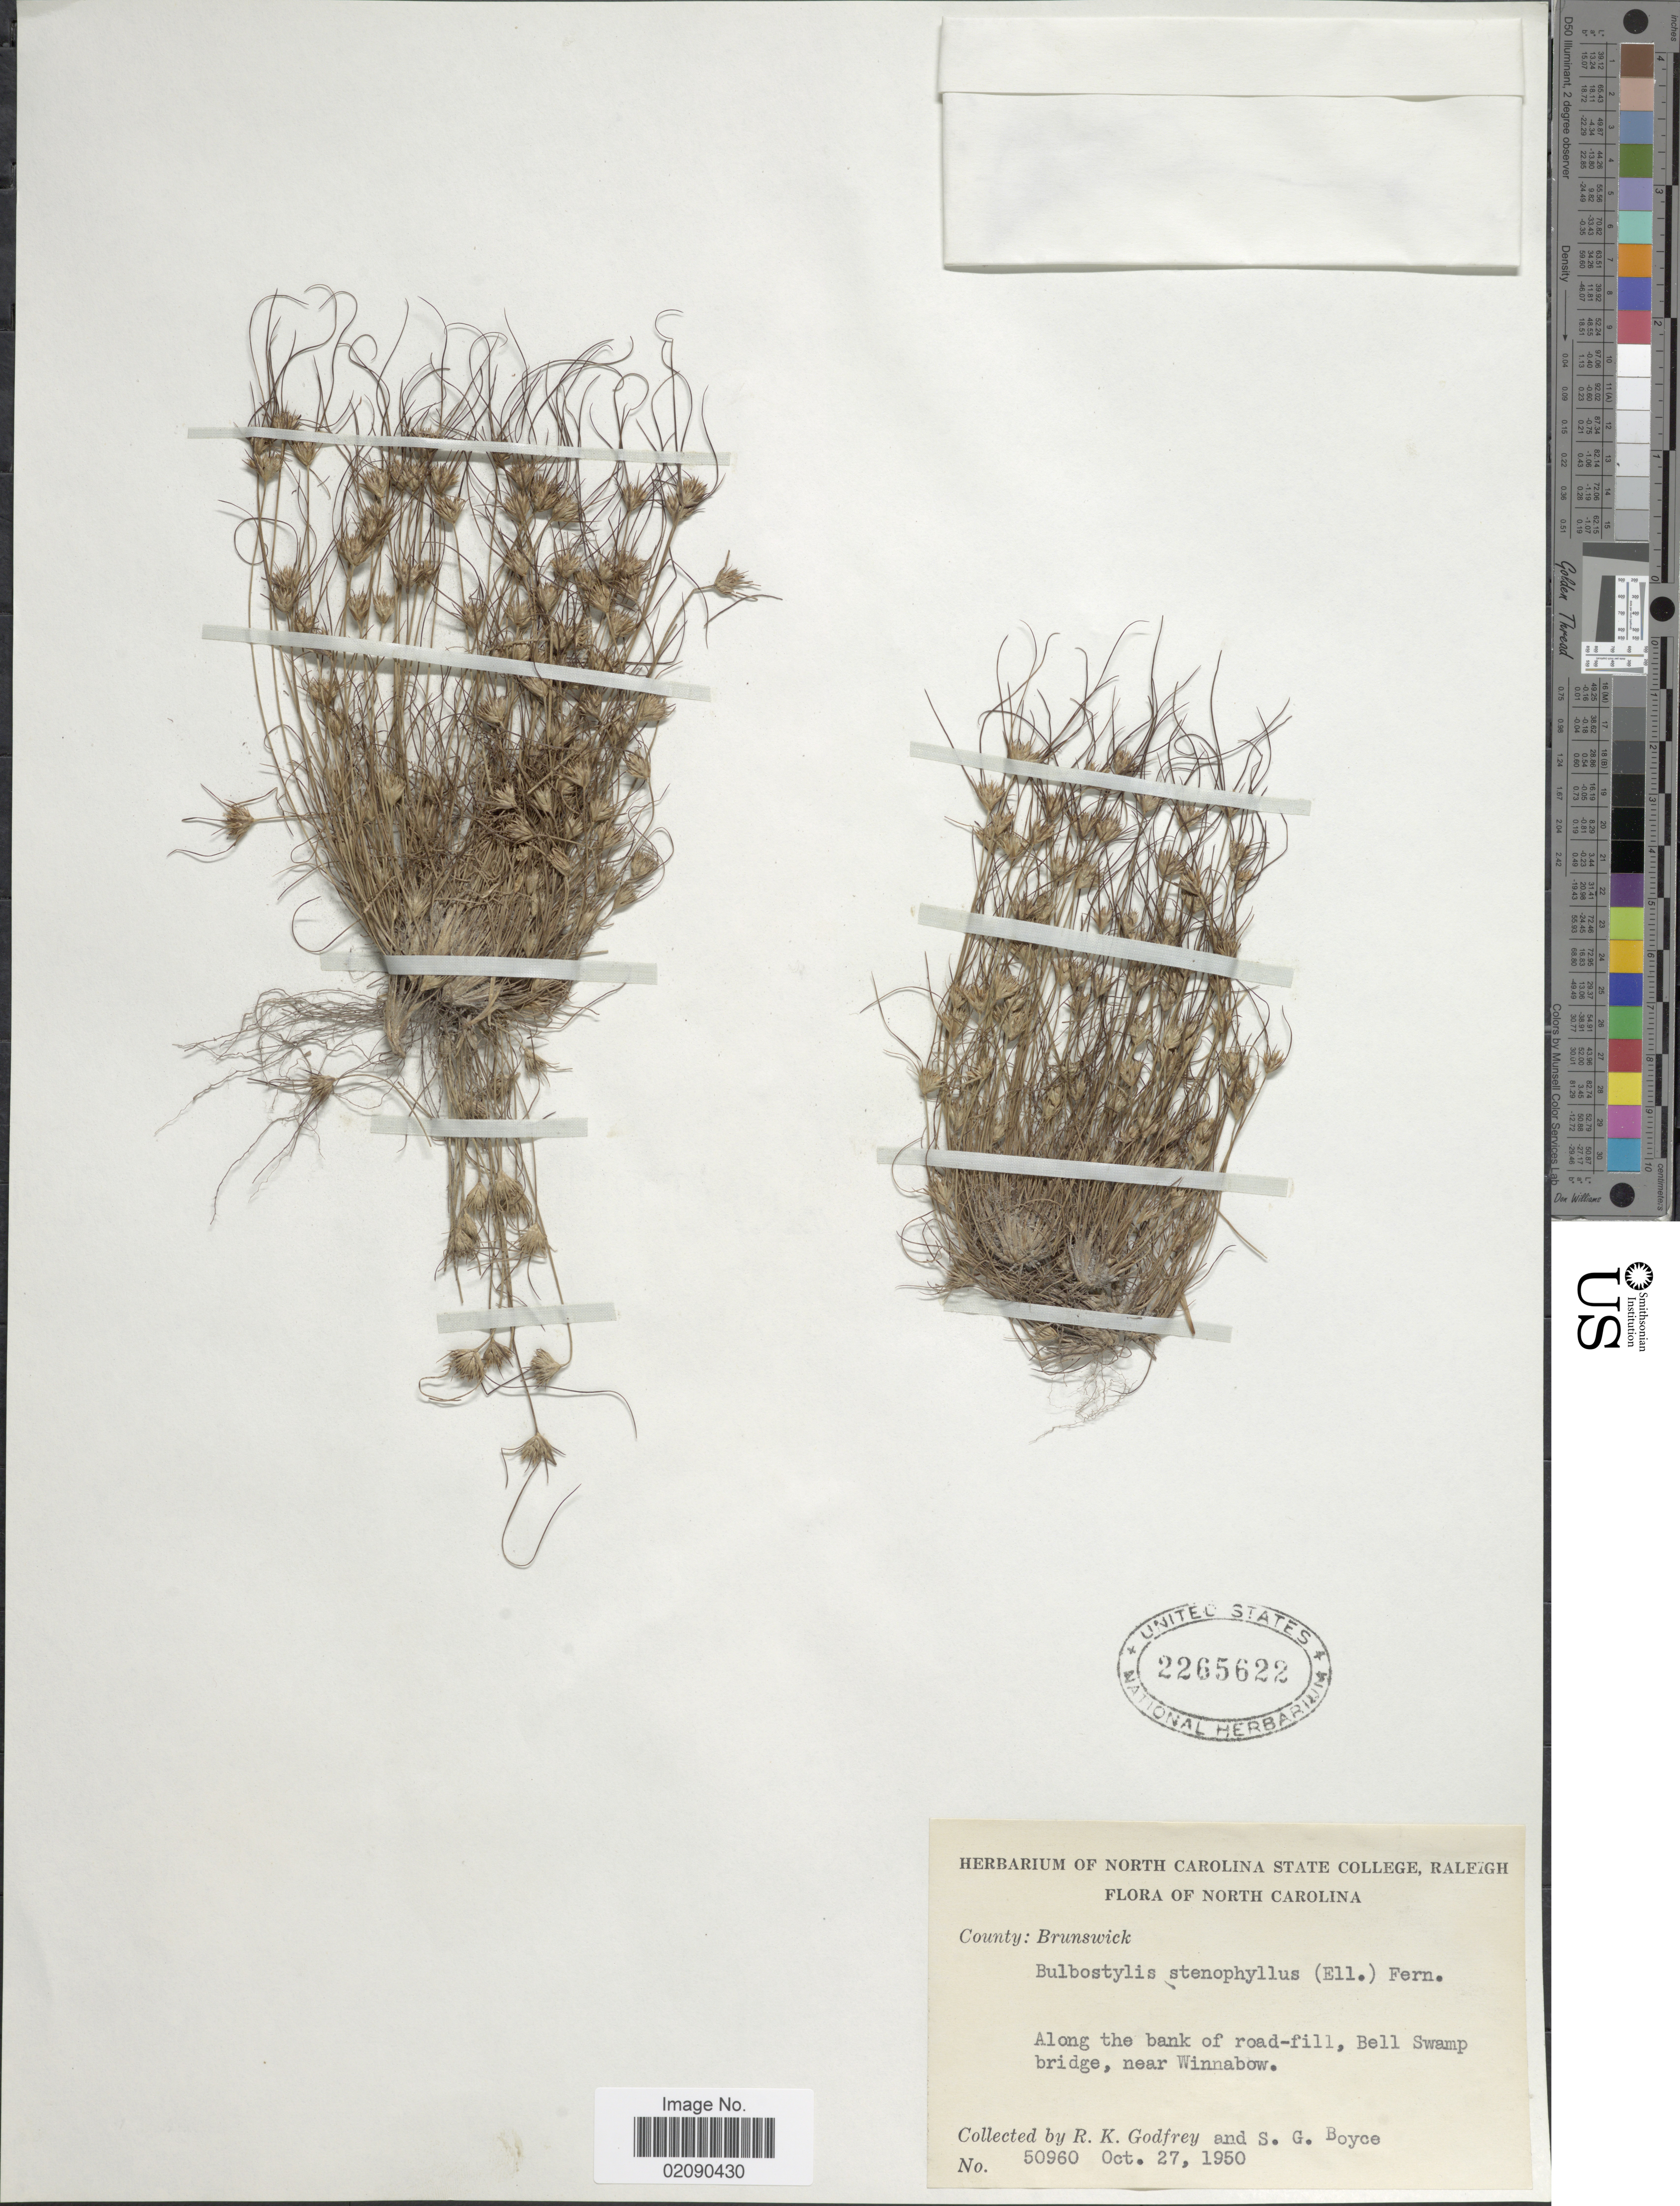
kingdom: Plantae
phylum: Tracheophyta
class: Liliopsida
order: Poales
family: Cyperaceae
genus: Bulbostylis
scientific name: Bulbostylis stenophylla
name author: (Elliott) C.B. Clarke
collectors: R. K. Godfrey & S. Boyce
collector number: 50960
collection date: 1950-10-27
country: United States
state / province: North Carolina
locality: County: Brunswick, Along the bank of road-fill, Bell Swamp bridge, near Winnabow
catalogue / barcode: US 2265622